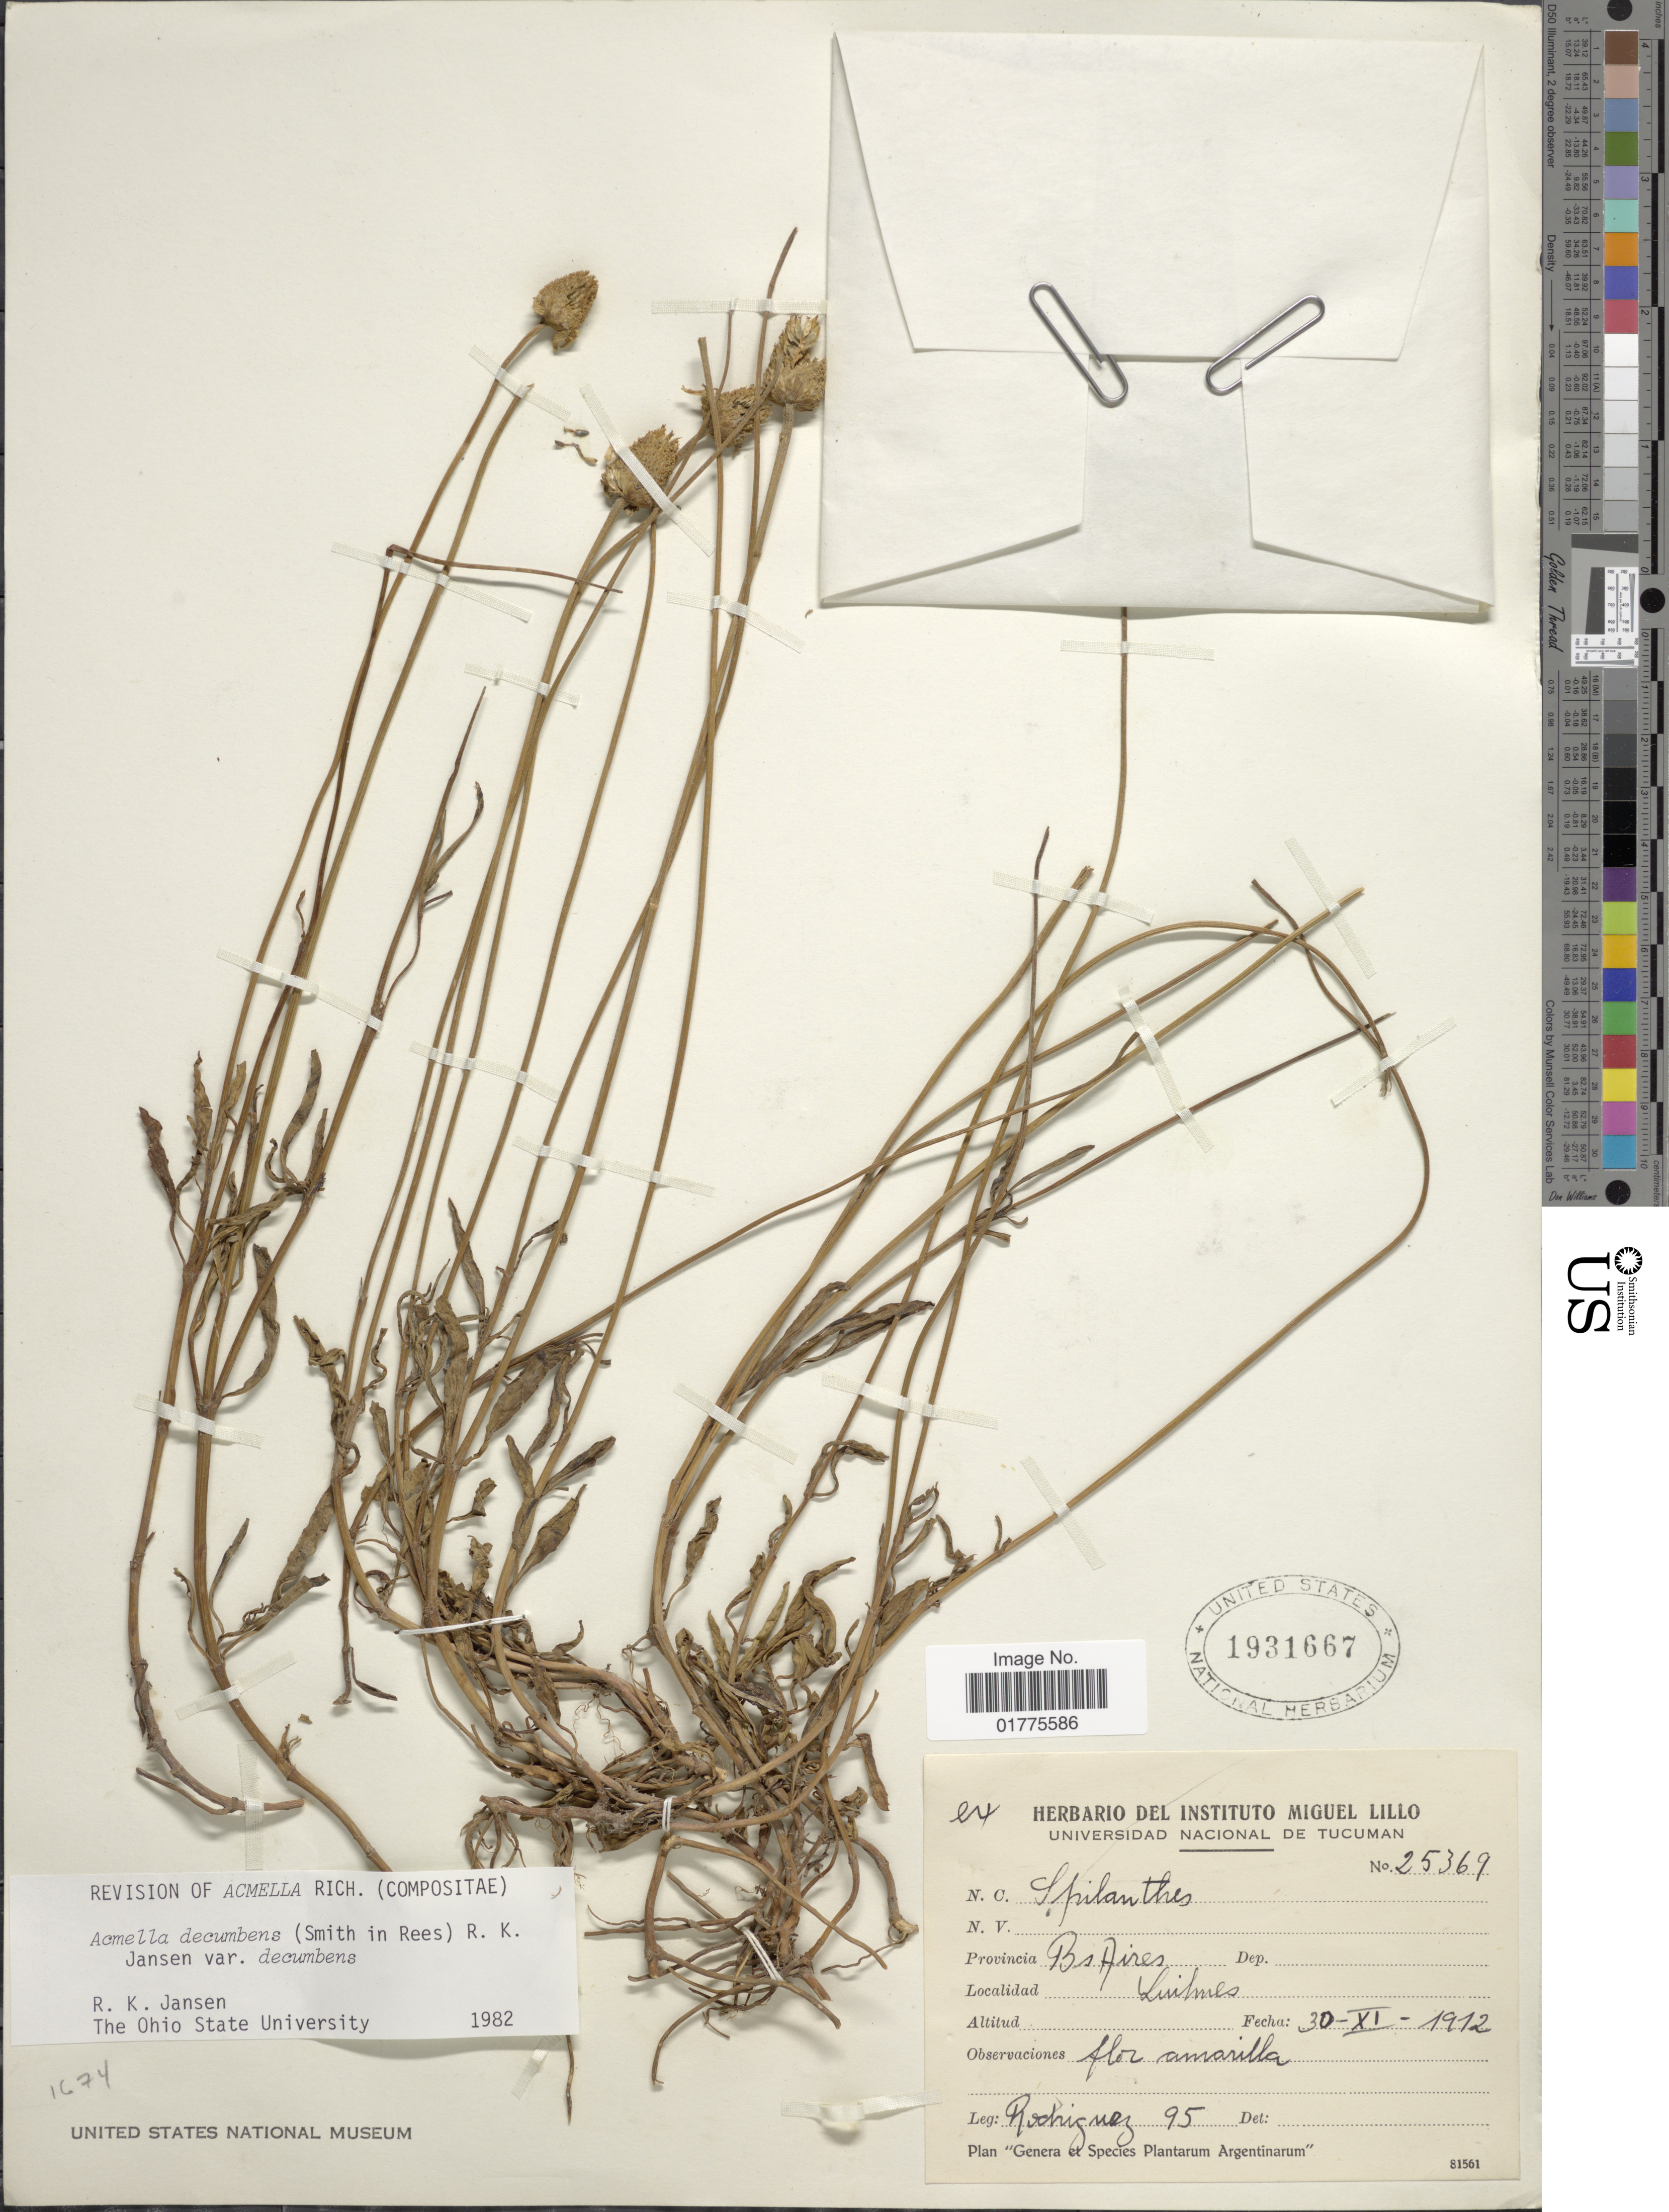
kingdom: Plantae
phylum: Tracheophyta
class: Magnoliopsida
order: Asterales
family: Asteraceae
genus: Acmella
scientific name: Acmella decumbens var. decumbens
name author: (Sm.) R.K. Jansen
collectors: Rodriguez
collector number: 95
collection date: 1912-11-30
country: Argentina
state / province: Buenos Aires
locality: Quilmes.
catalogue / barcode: US 1931667